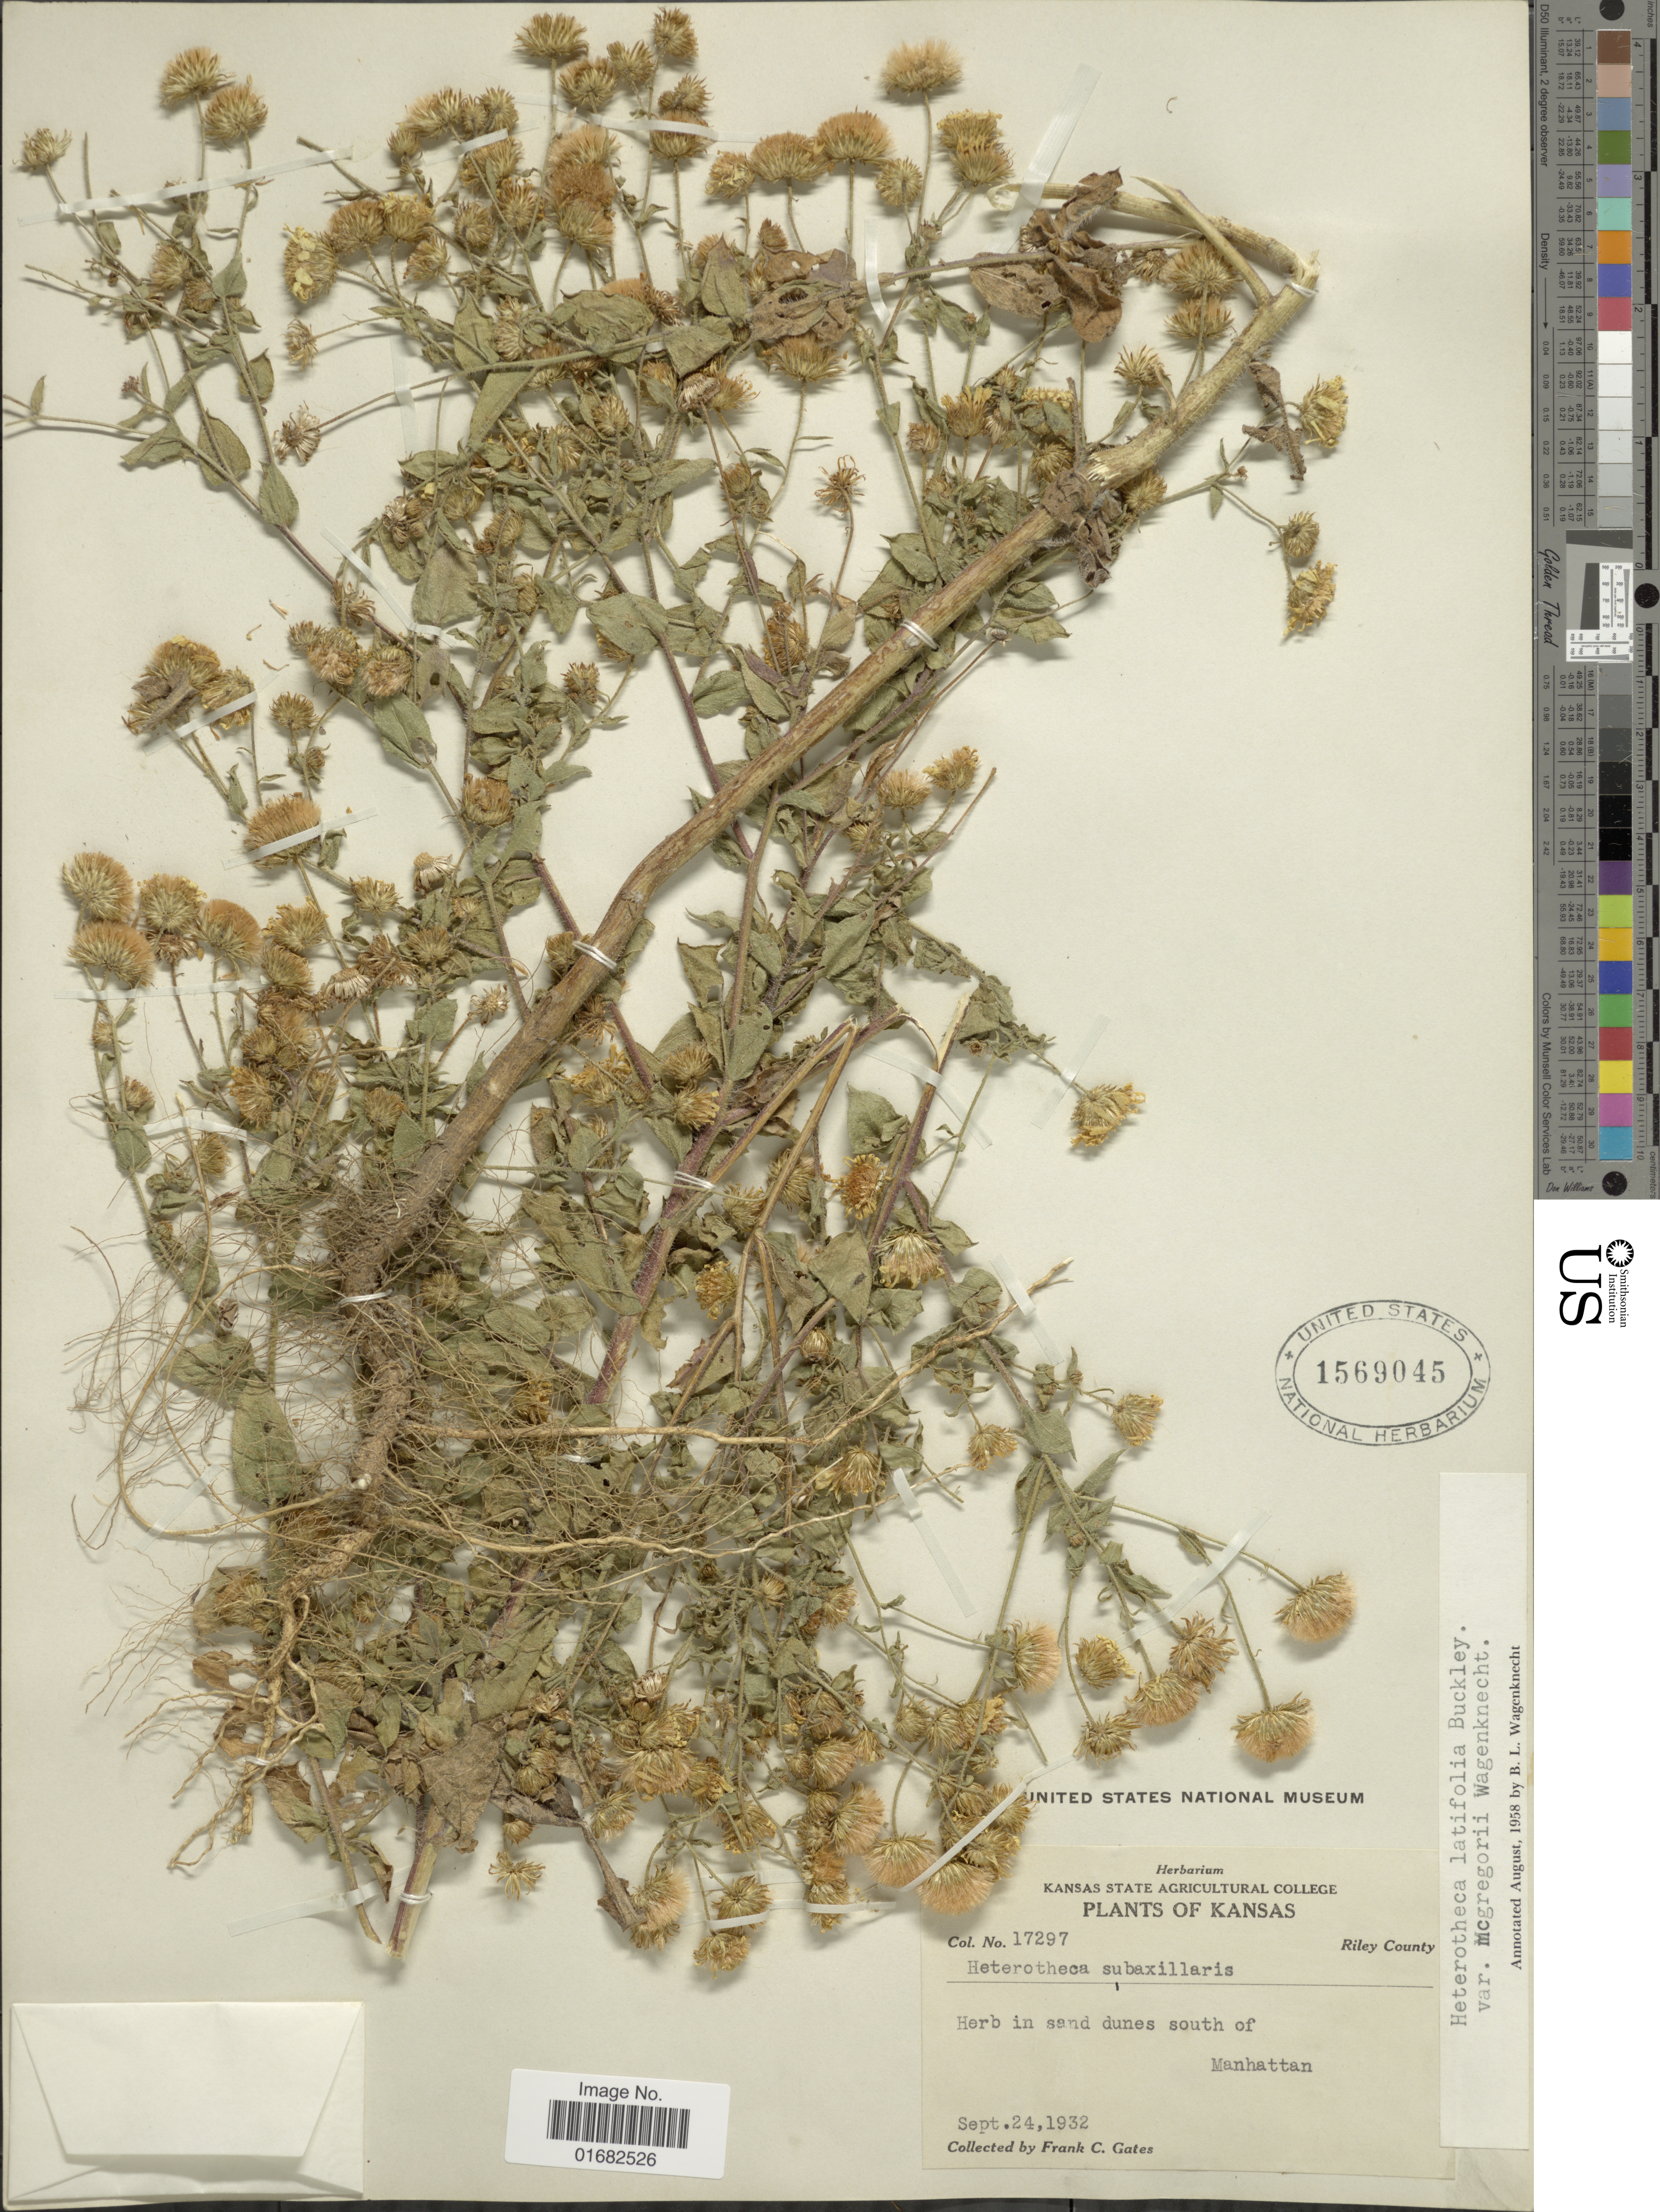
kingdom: Plantae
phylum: Tracheophyta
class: Magnoliopsida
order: Asterales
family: Asteraceae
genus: Heterotheca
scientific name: Heterotheca latifolia var. macgregoris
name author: B. Wagenkn.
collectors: F. C. Gates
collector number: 17297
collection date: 1932-09-24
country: United States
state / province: Kansas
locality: South of Manhattan. Riley County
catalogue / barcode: US 1569045